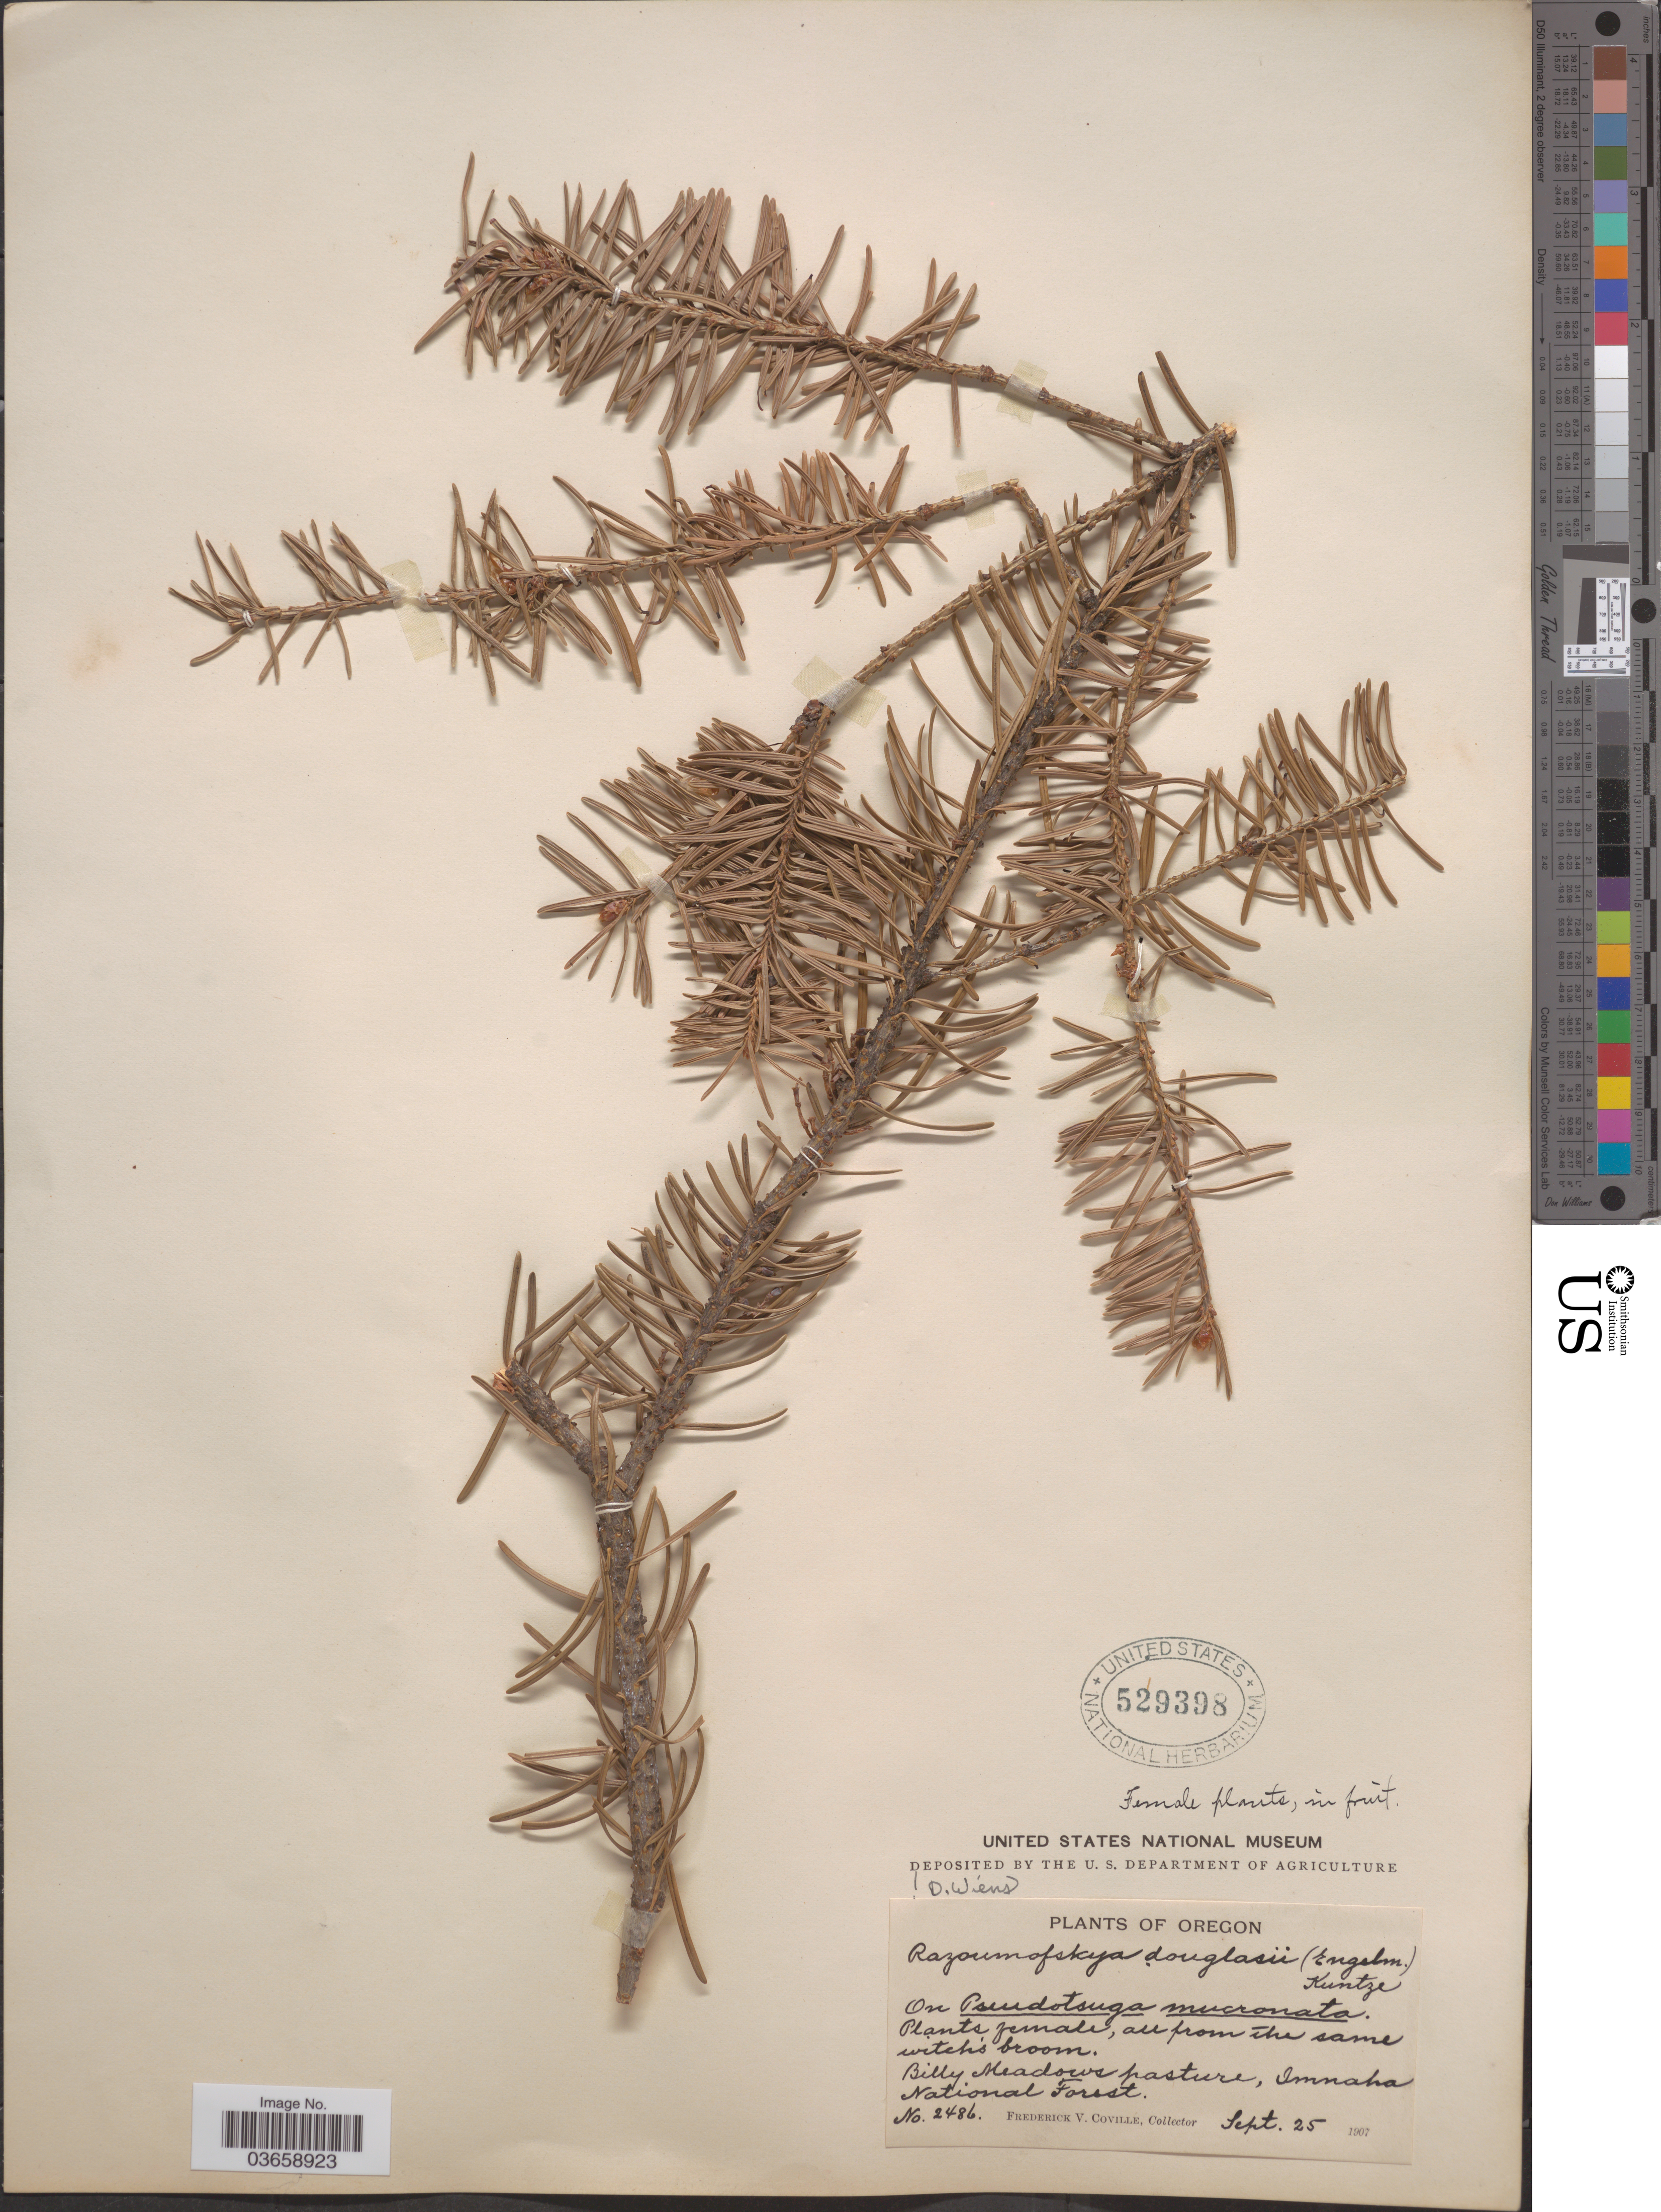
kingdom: Plantae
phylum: Tracheophyta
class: Magnoliopsida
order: Santalales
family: Viscaceae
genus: Arceuthobium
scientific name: Arceuthobium douglasii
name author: Engelm. in G.M. Wheeler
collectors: F. V. Coville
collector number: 2486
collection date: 1907-09-25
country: United States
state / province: Oregon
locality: Billy Meadows pasture, Imnaha National Forest.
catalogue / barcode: US 529398